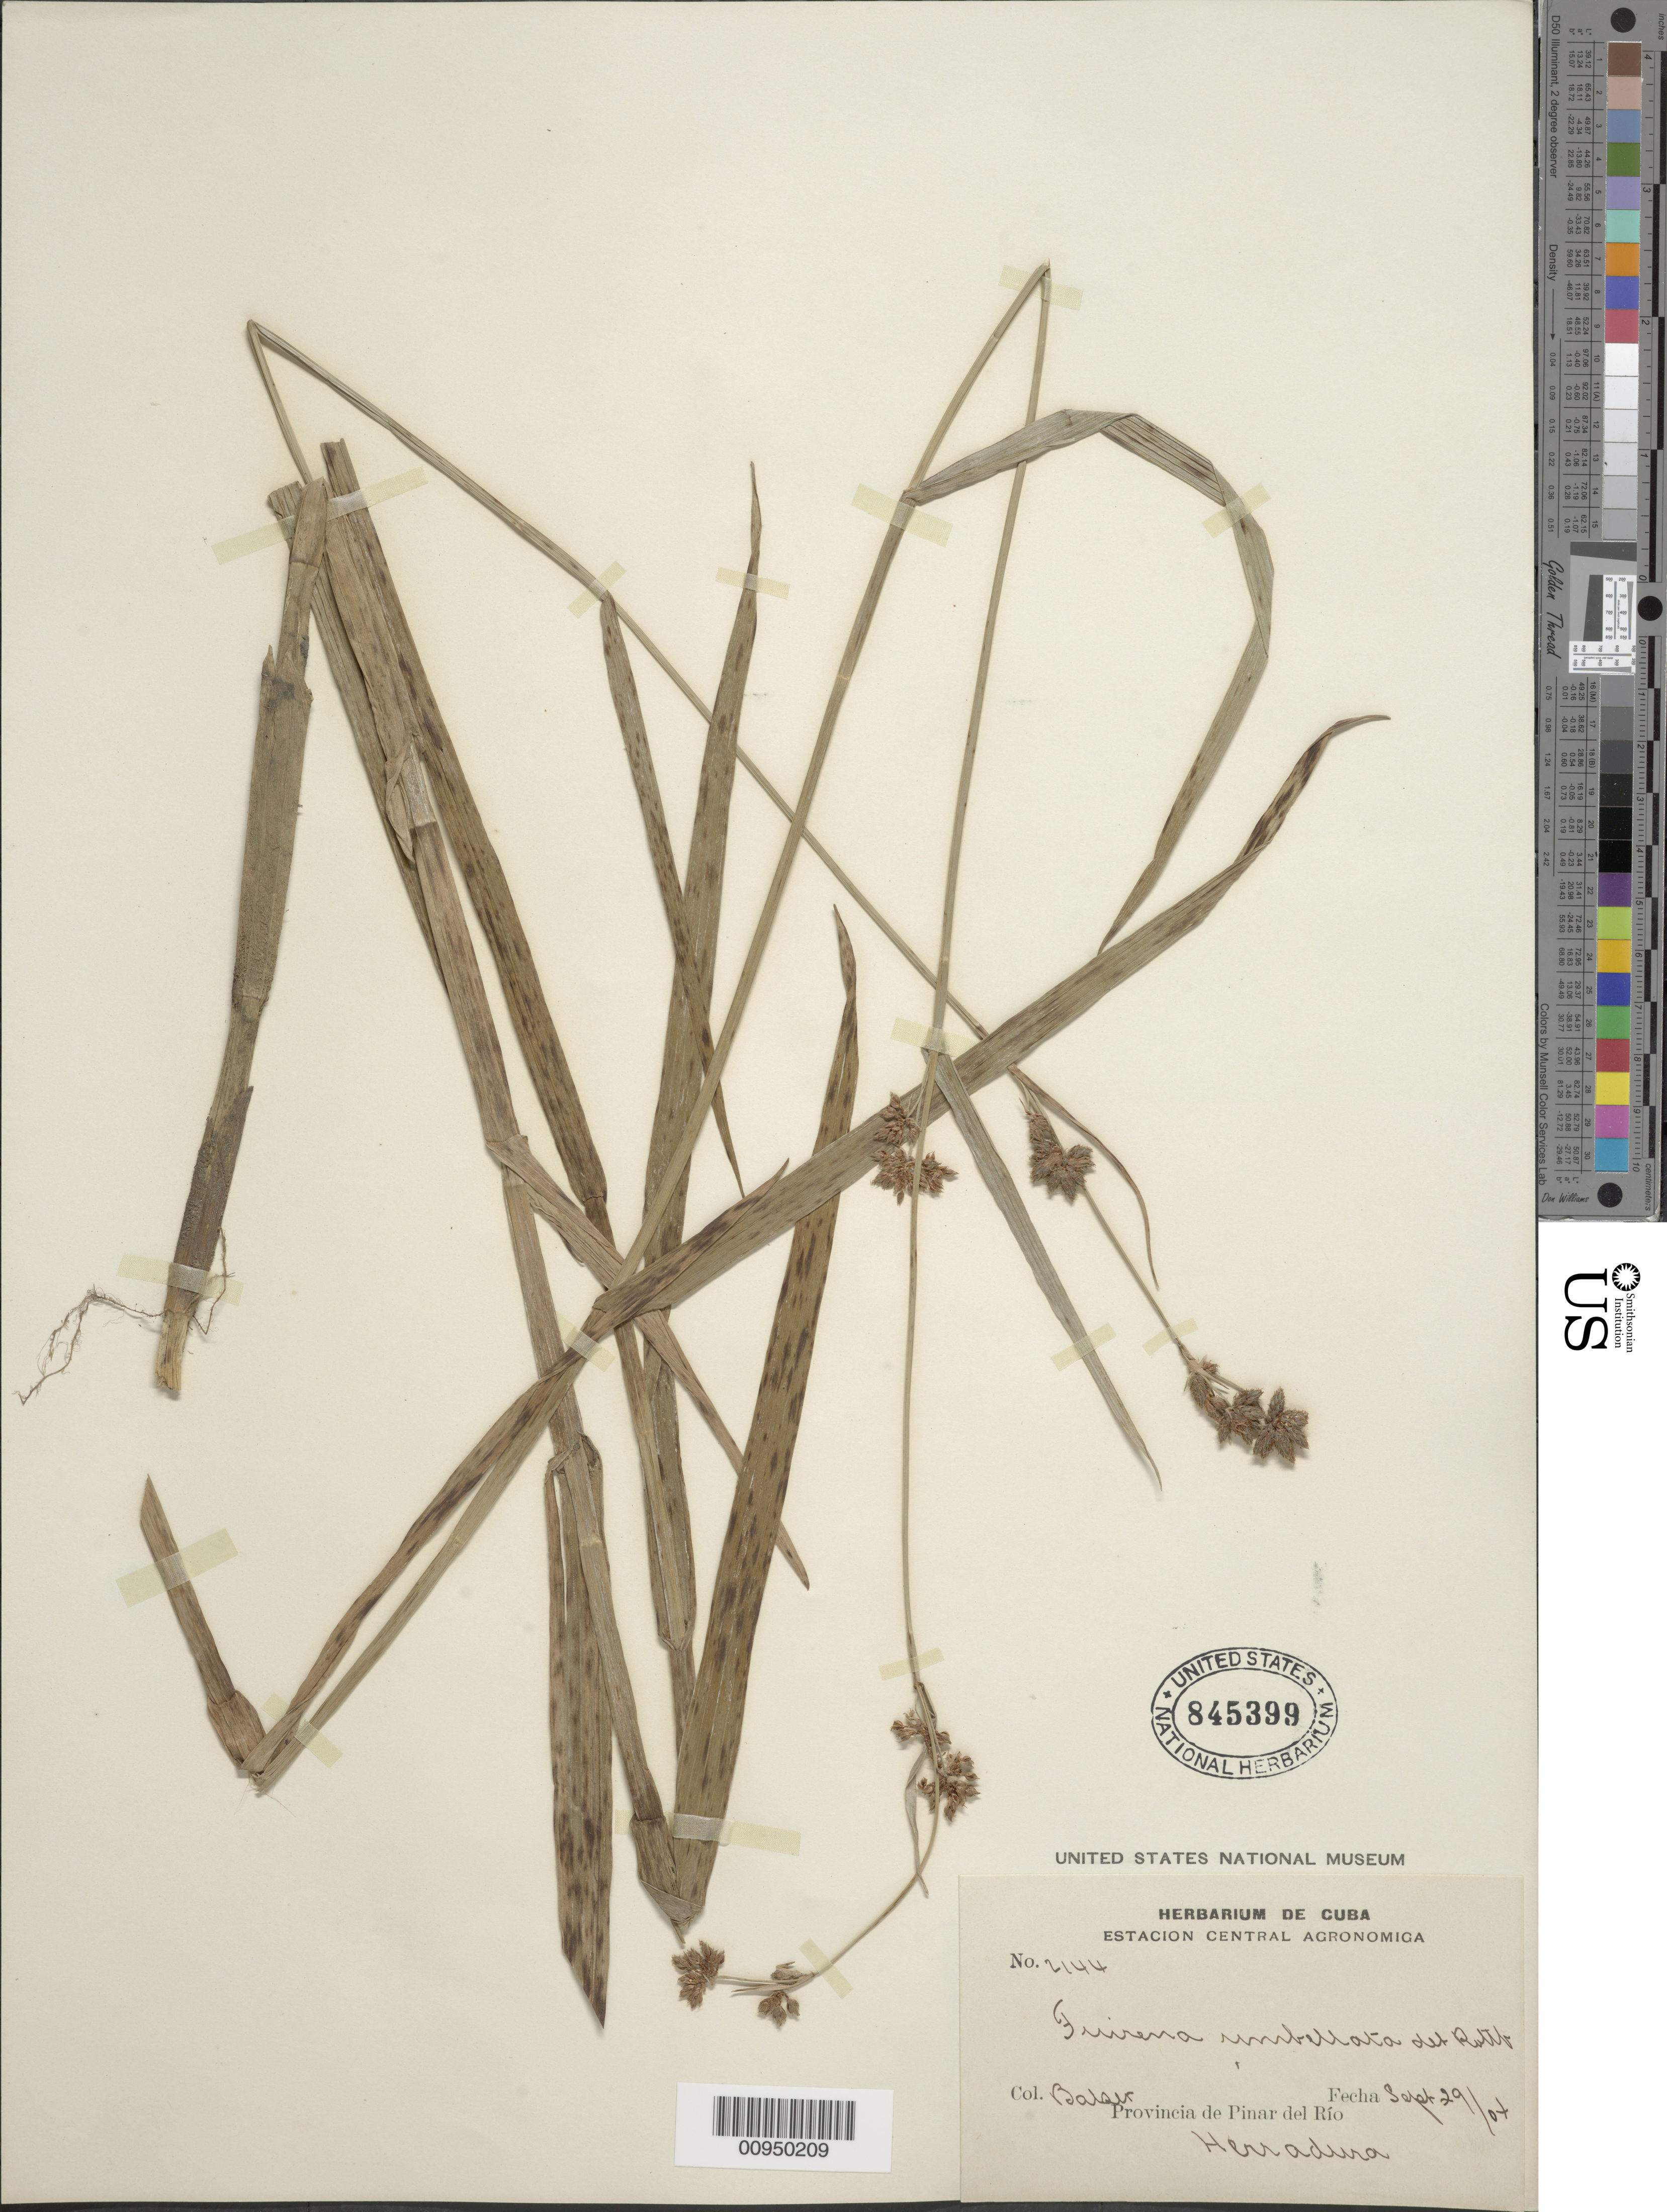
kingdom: Plantae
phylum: Tracheophyta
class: Liliopsida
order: Poales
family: Cyperaceae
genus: Fuirena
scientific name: Fuirena umbellata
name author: Rottb.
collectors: C. F. Baker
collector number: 2144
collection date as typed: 29 Sep 1904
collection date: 1904-09-29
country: Cuba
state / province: Pinar del Río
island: Cuba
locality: Herradura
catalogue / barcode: US 845399